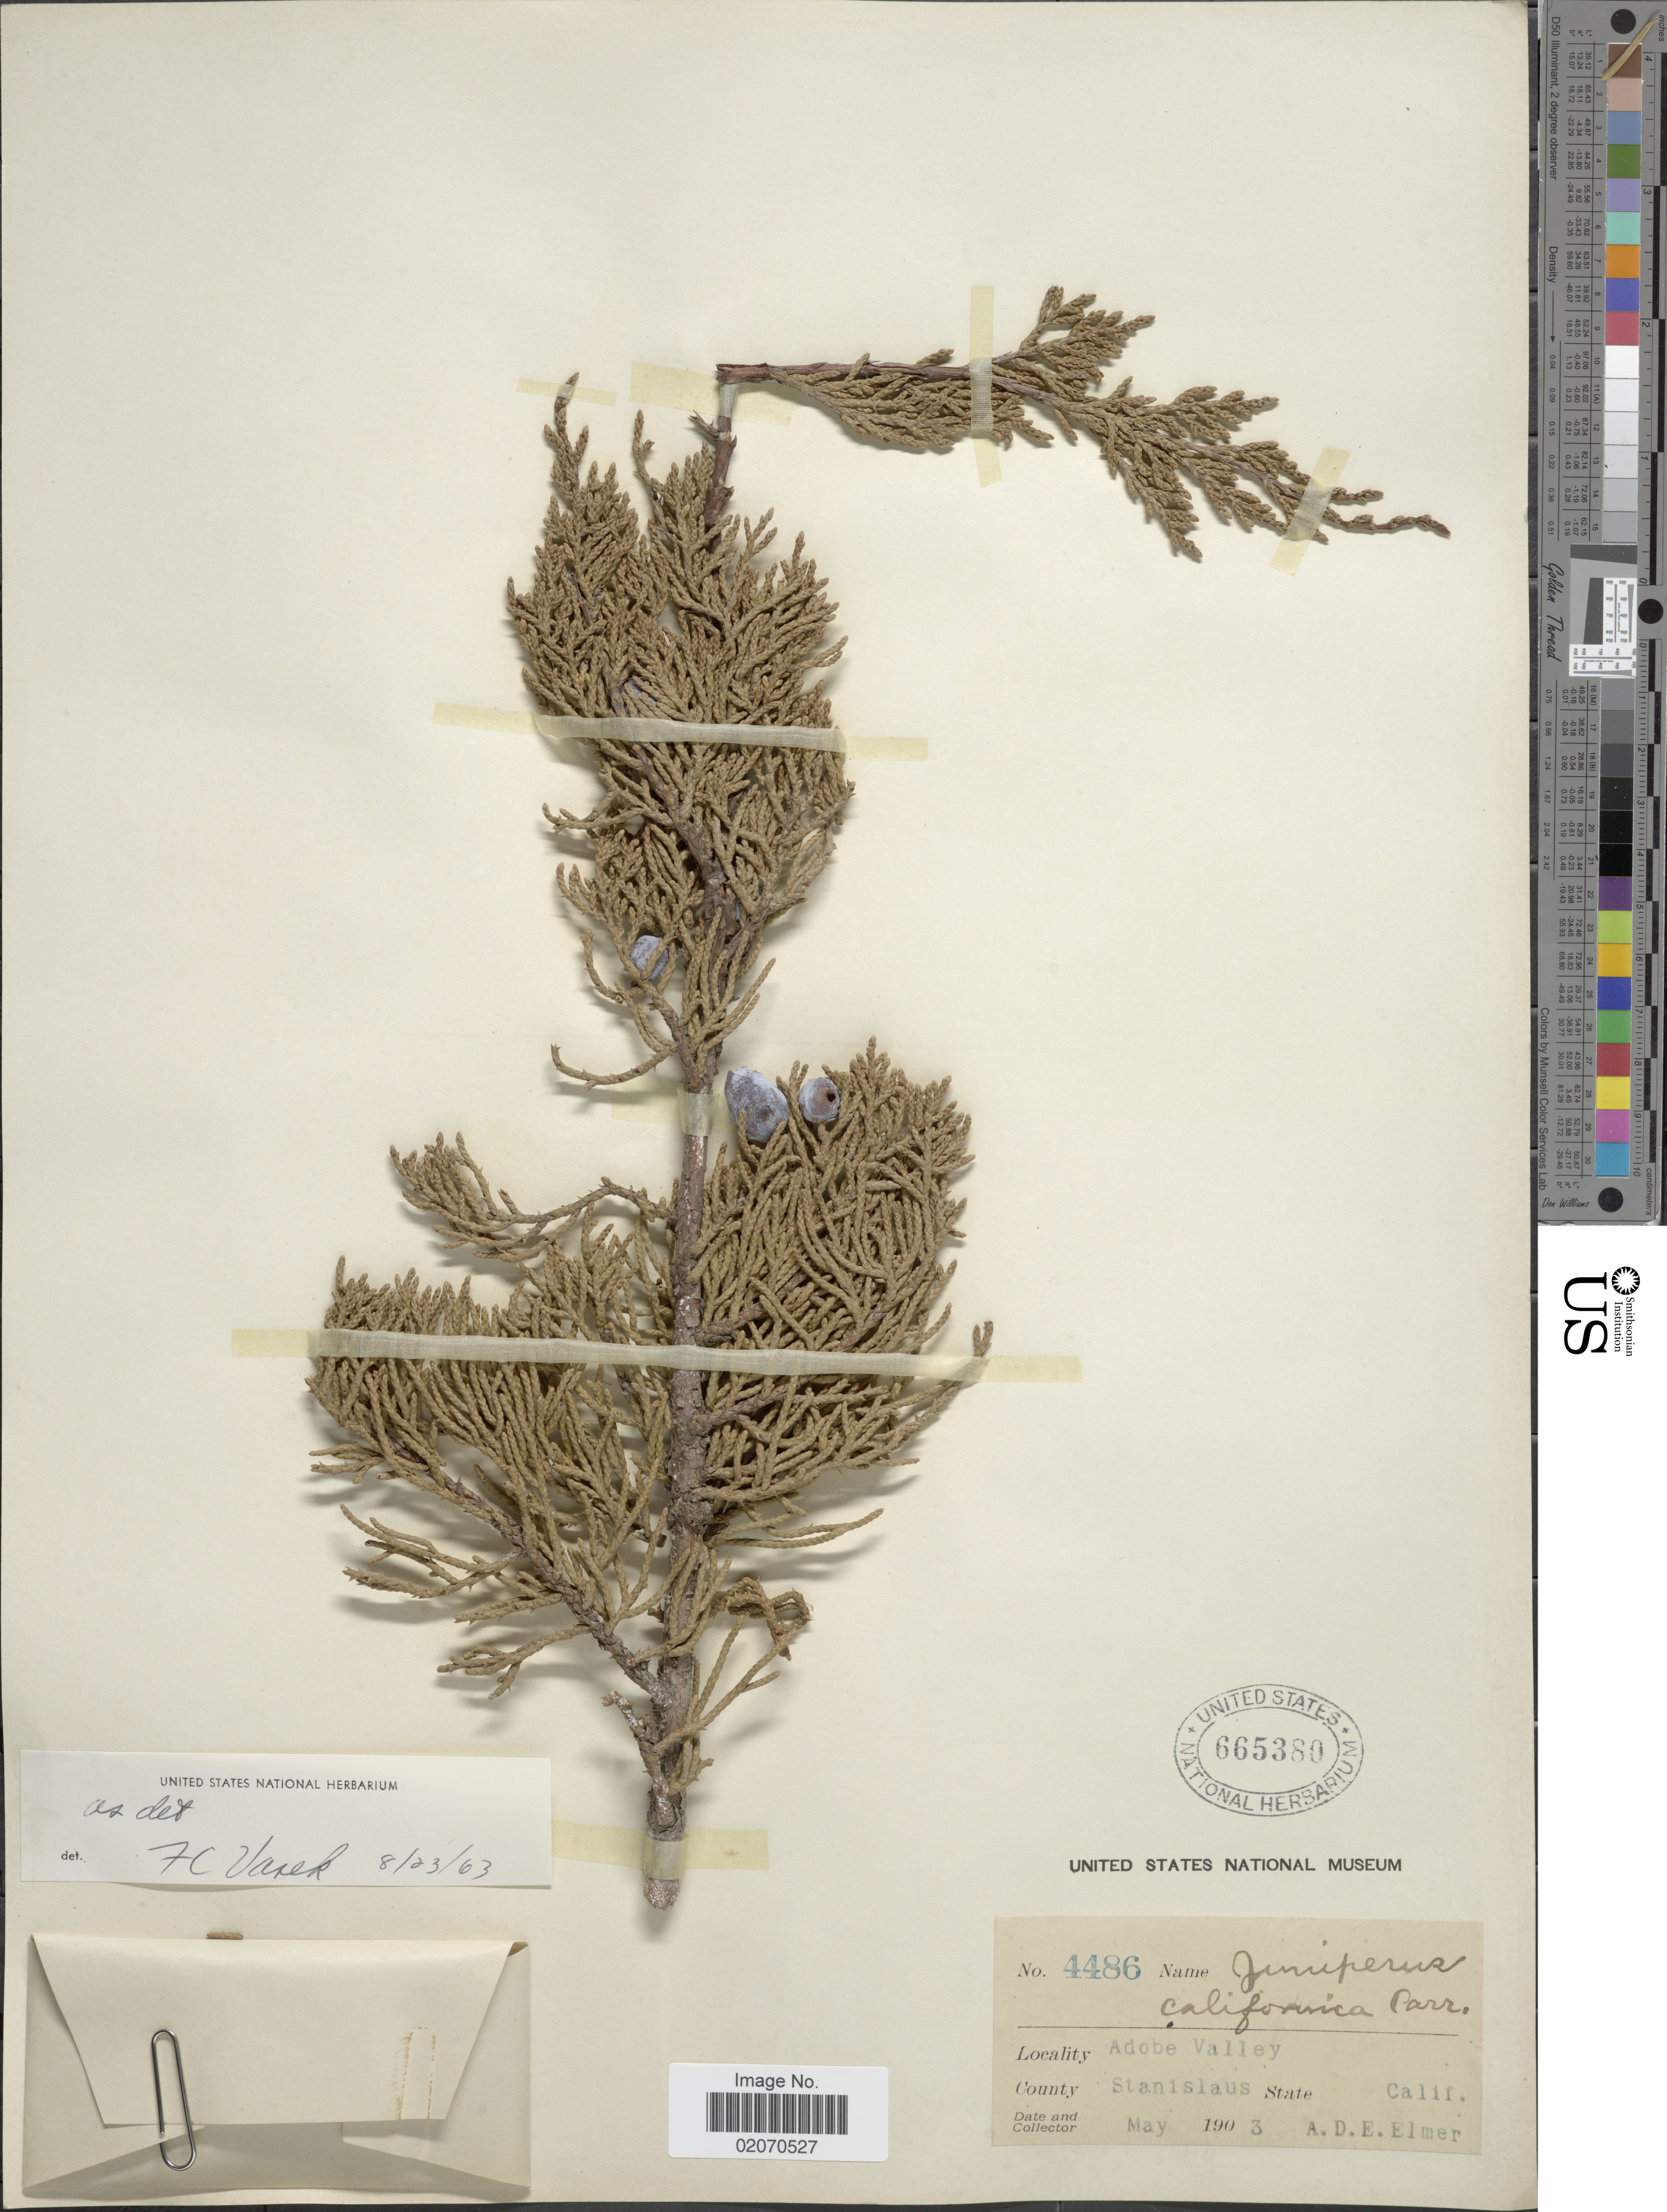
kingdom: Plantae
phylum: Tracheophyta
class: Pinopsida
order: Pinales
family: Cupressaceae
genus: Juniperus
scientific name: Juniperus californica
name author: Carrière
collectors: A. D. E. Elmer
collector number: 4486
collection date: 1903-05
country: United States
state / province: California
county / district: Stanislaus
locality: Adobe Valley. County Stanislaus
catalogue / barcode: US 665380